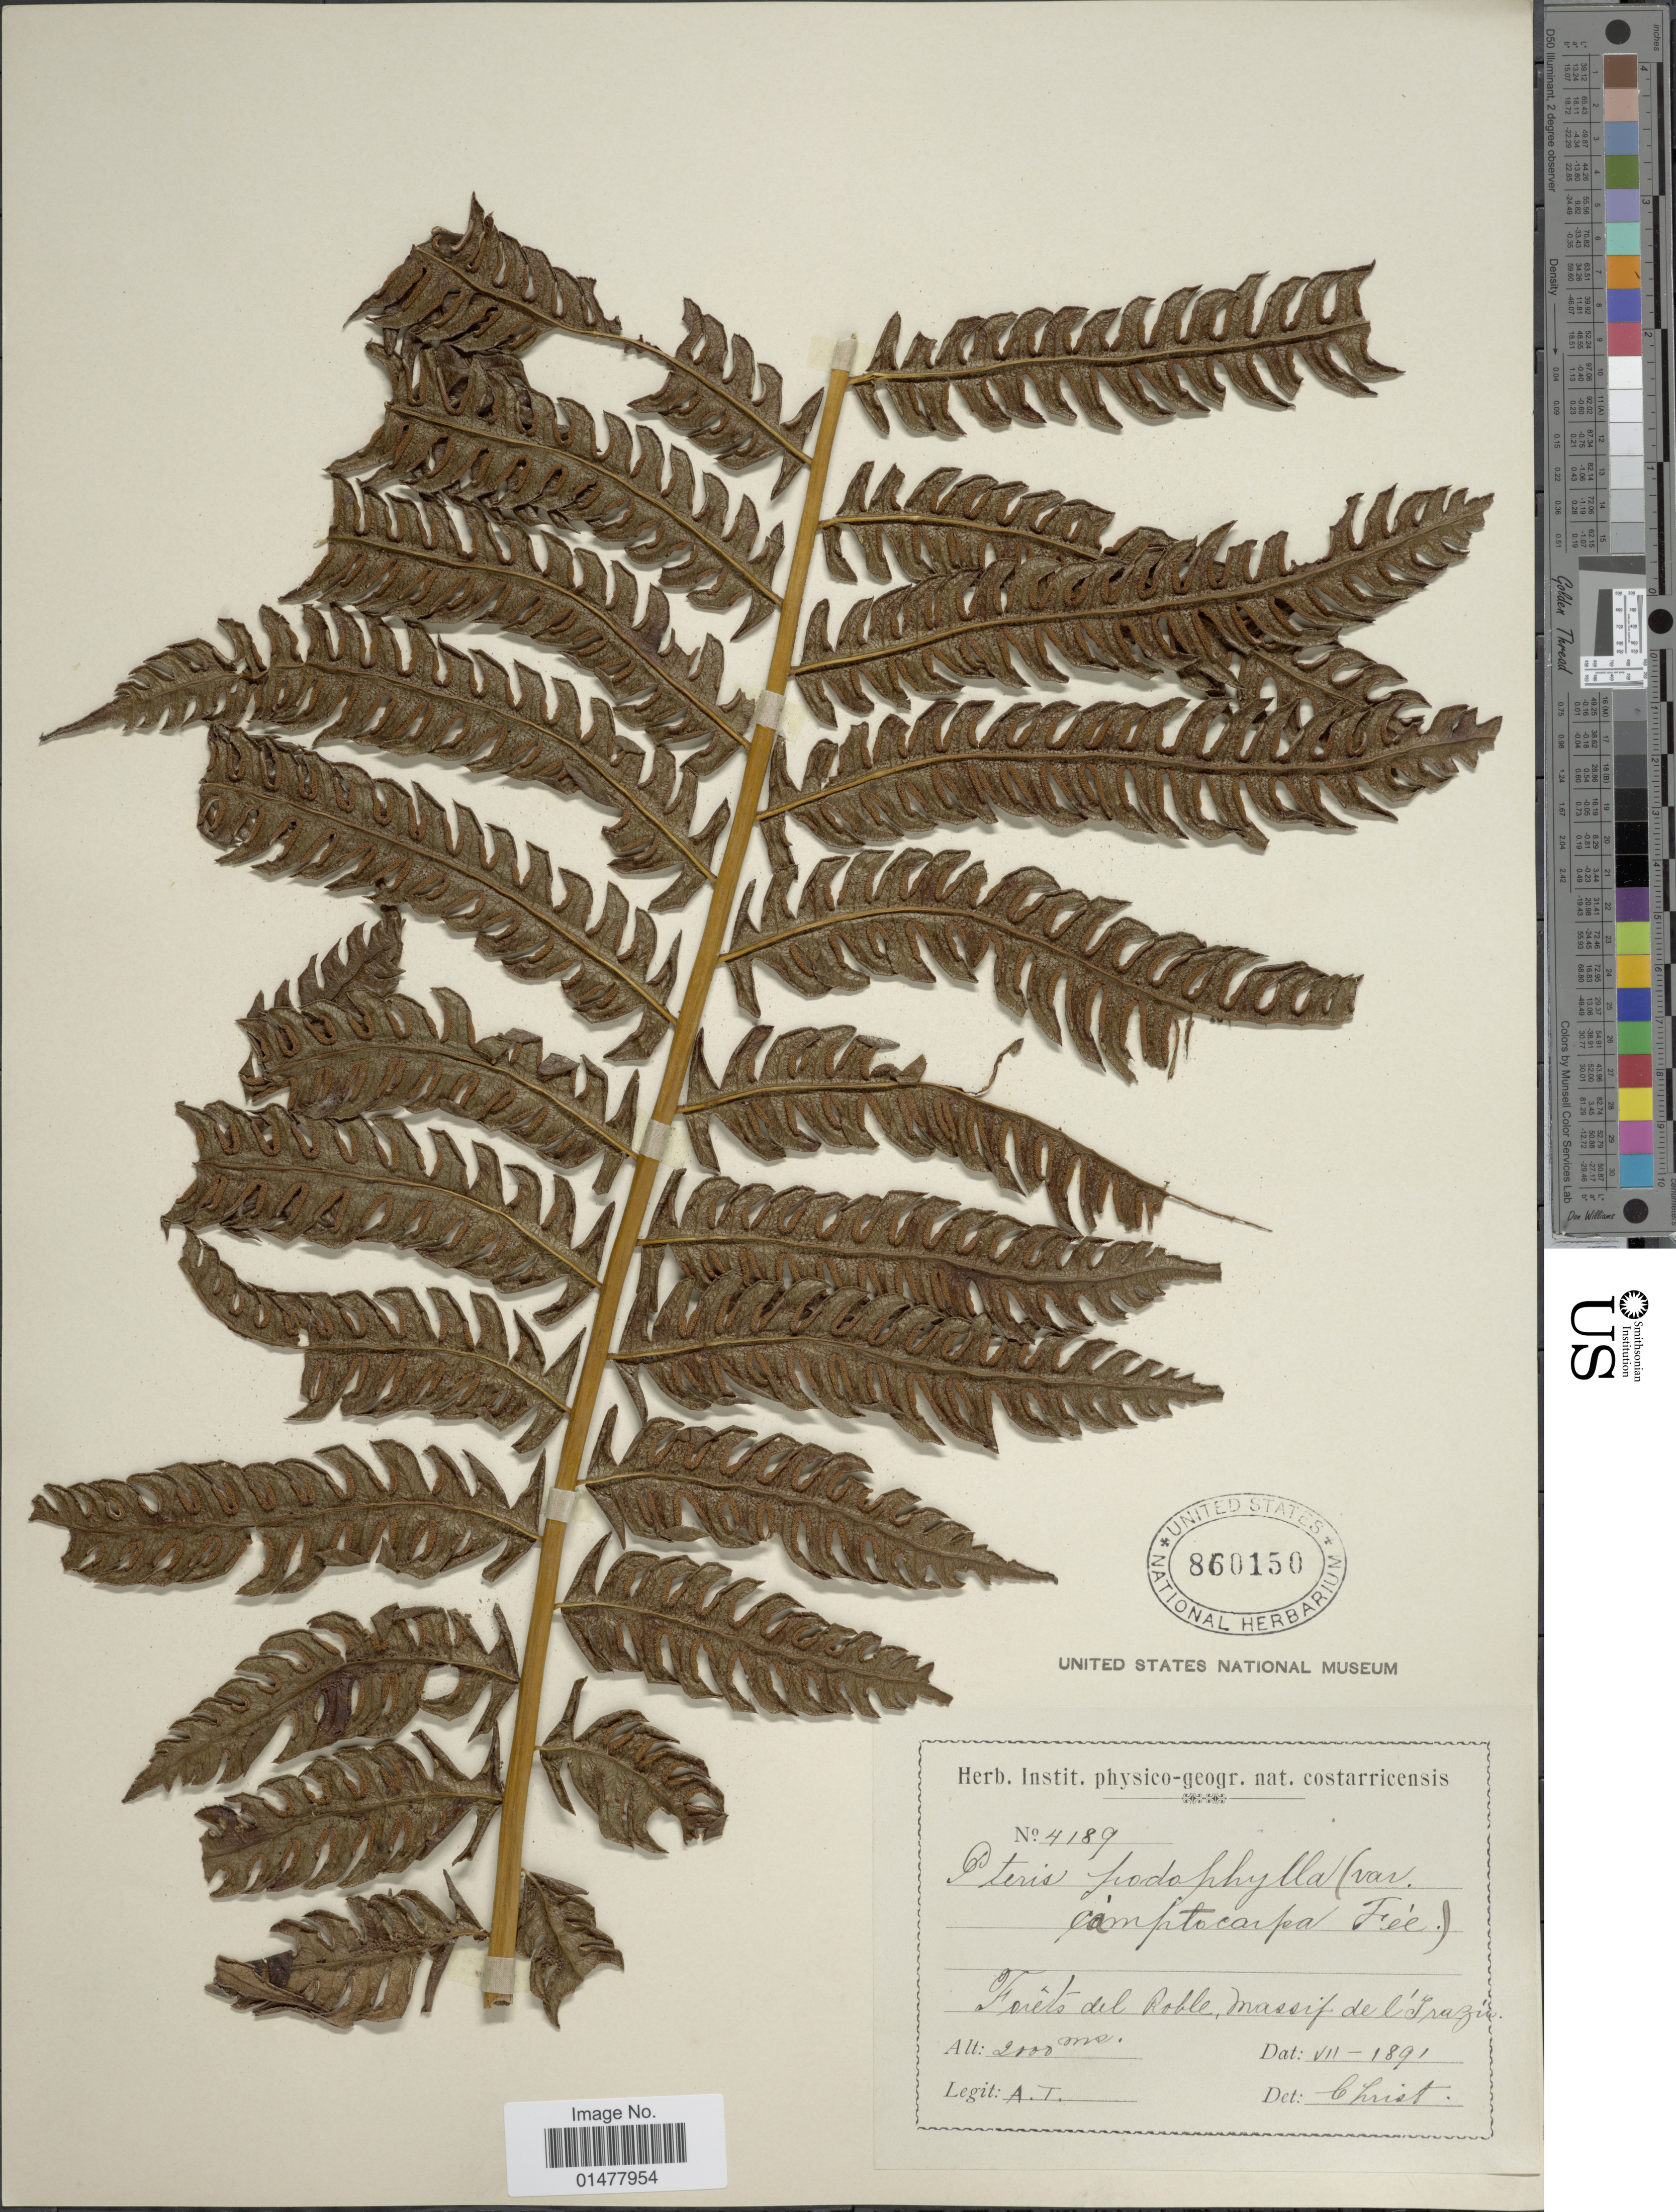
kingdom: Plantae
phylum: Tracheophyta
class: Polypodiopsida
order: Polypodiales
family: Pteridaceae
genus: Pteris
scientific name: Pteris podophylla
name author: Sw.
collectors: A. Tonduz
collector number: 4189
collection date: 1891-07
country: Costa Rica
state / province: Cartago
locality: Forets del Roble, massif de l'Irazu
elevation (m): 2000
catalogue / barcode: US 860150